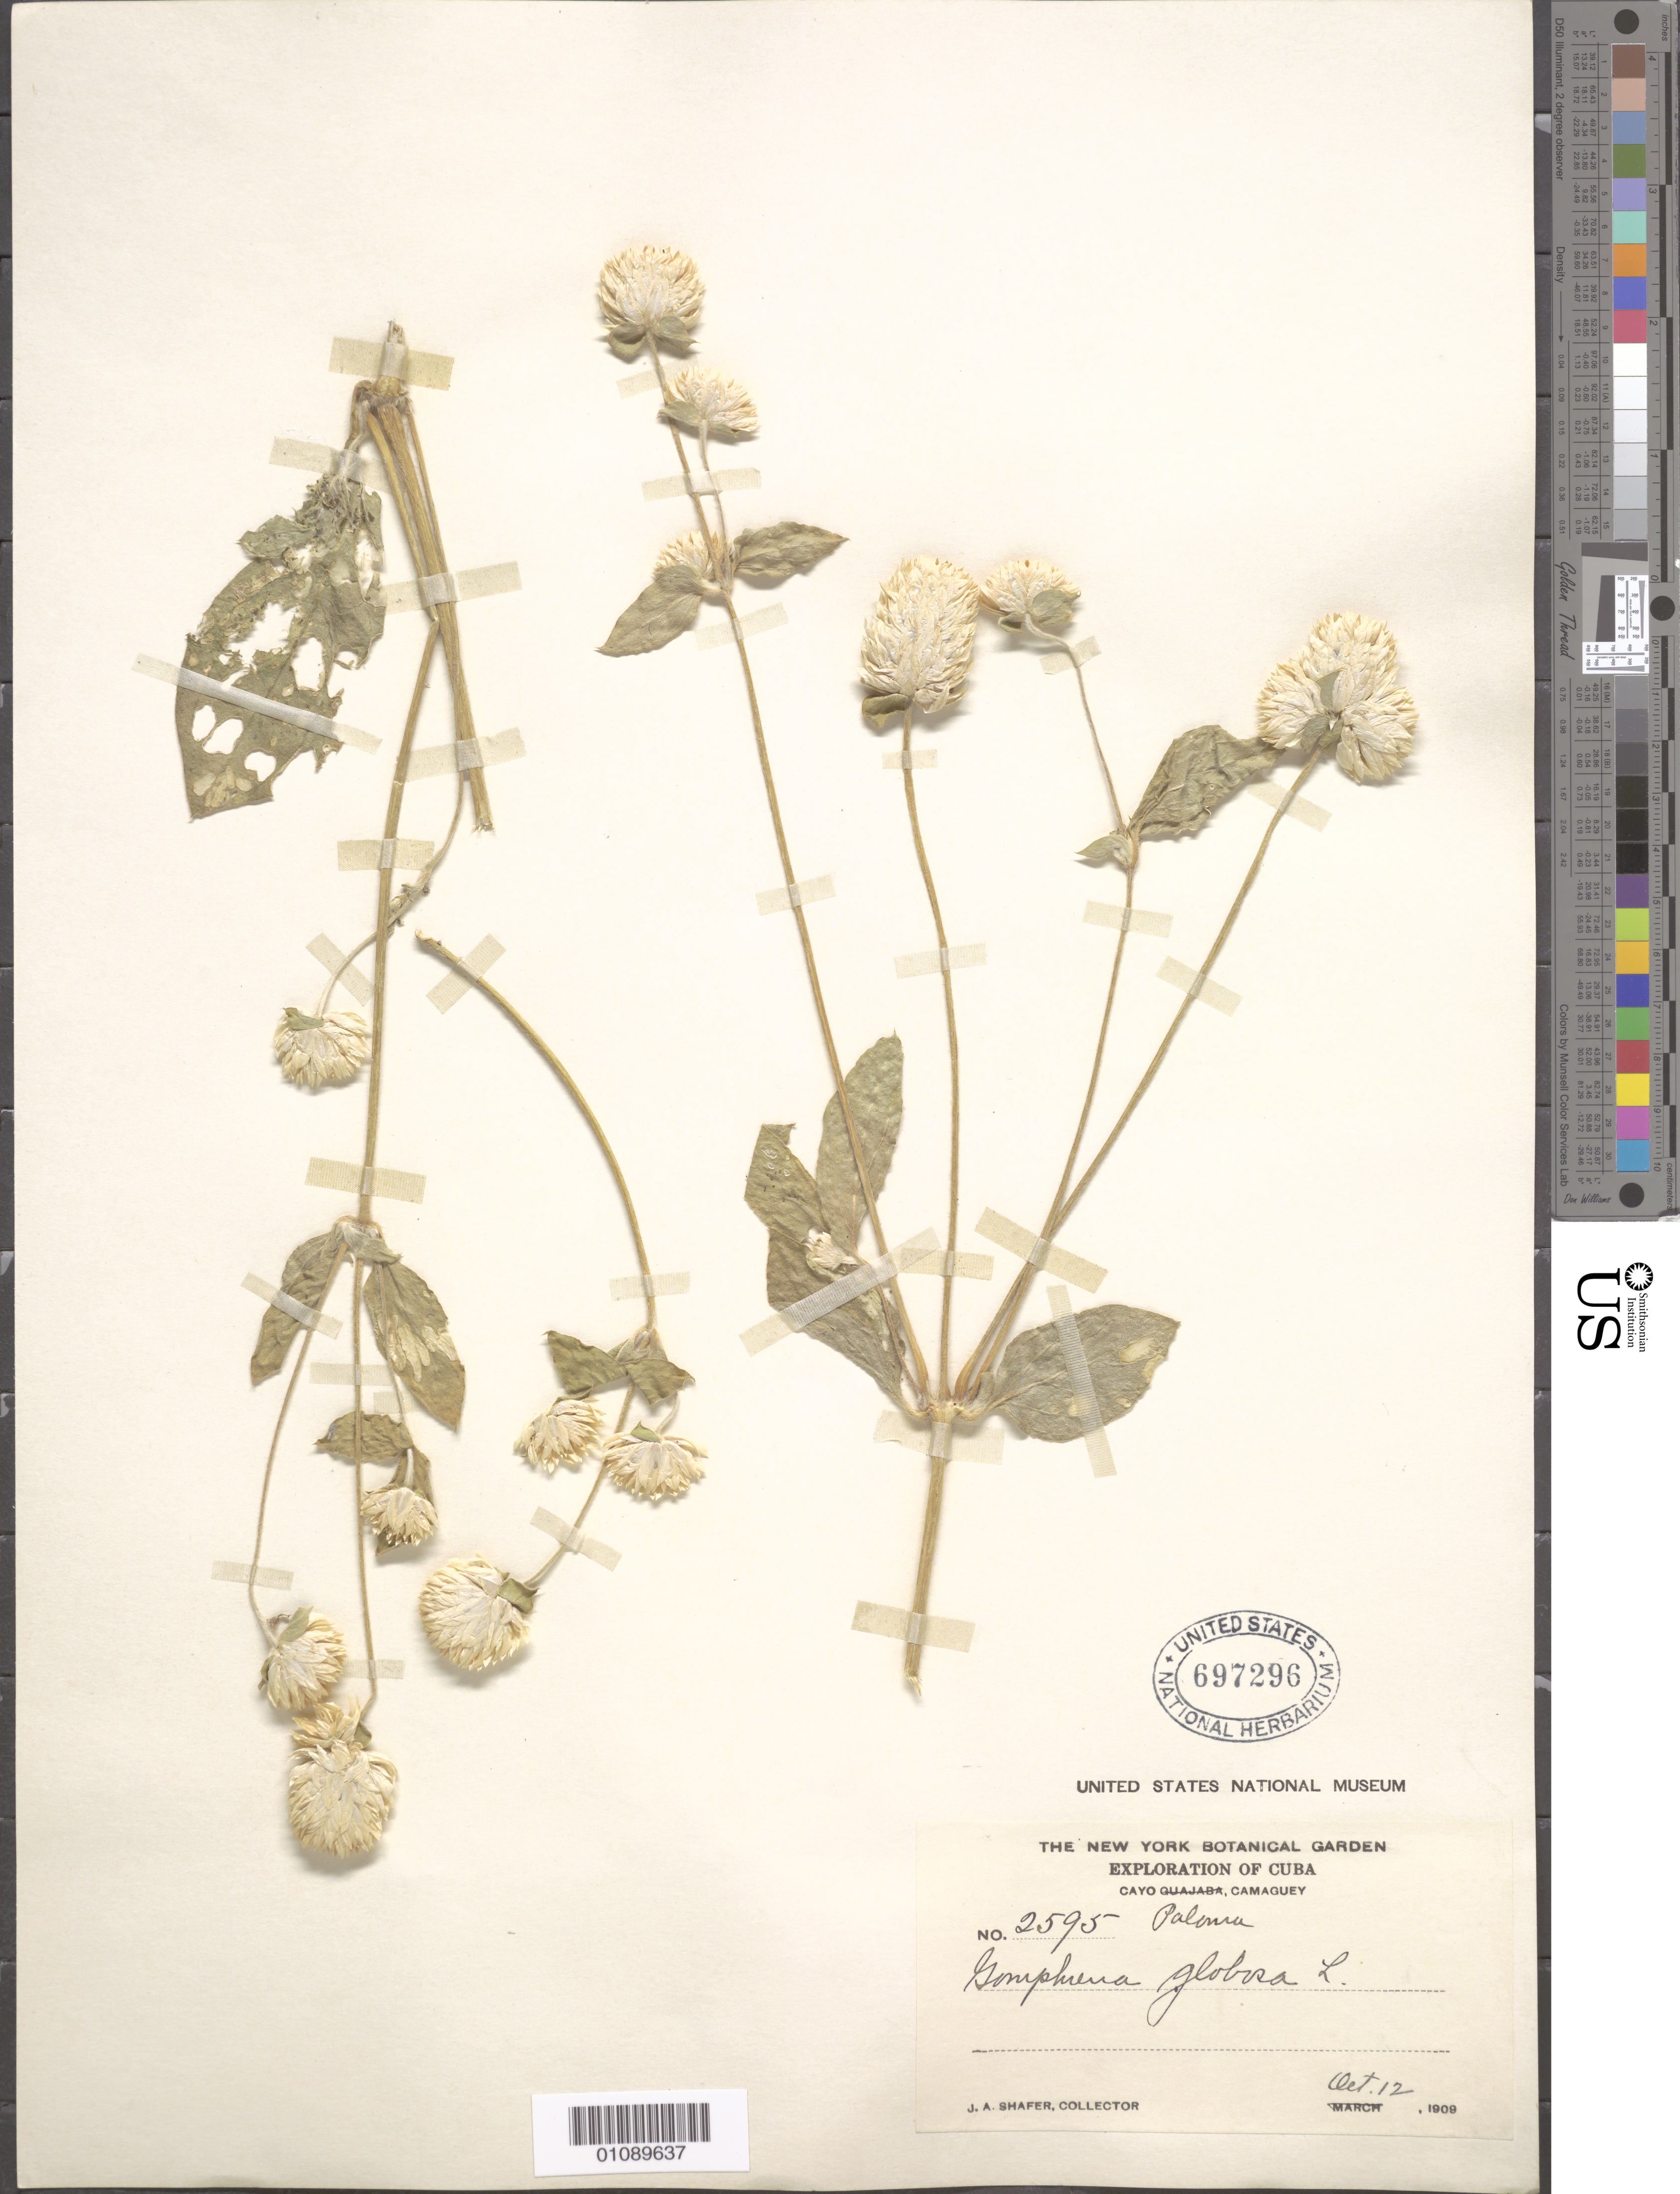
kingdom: Plantae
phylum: Tracheophyta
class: Magnoliopsida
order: Caryophyllales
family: Amaranthaceae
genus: Gomphrena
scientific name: Gomphrena globosa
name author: L.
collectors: J. A. Shafer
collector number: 2595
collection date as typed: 12 Oct 1909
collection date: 1909-10-12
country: Cuba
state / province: Camagüey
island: Cuba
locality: Cayo Paloma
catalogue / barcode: US 697296